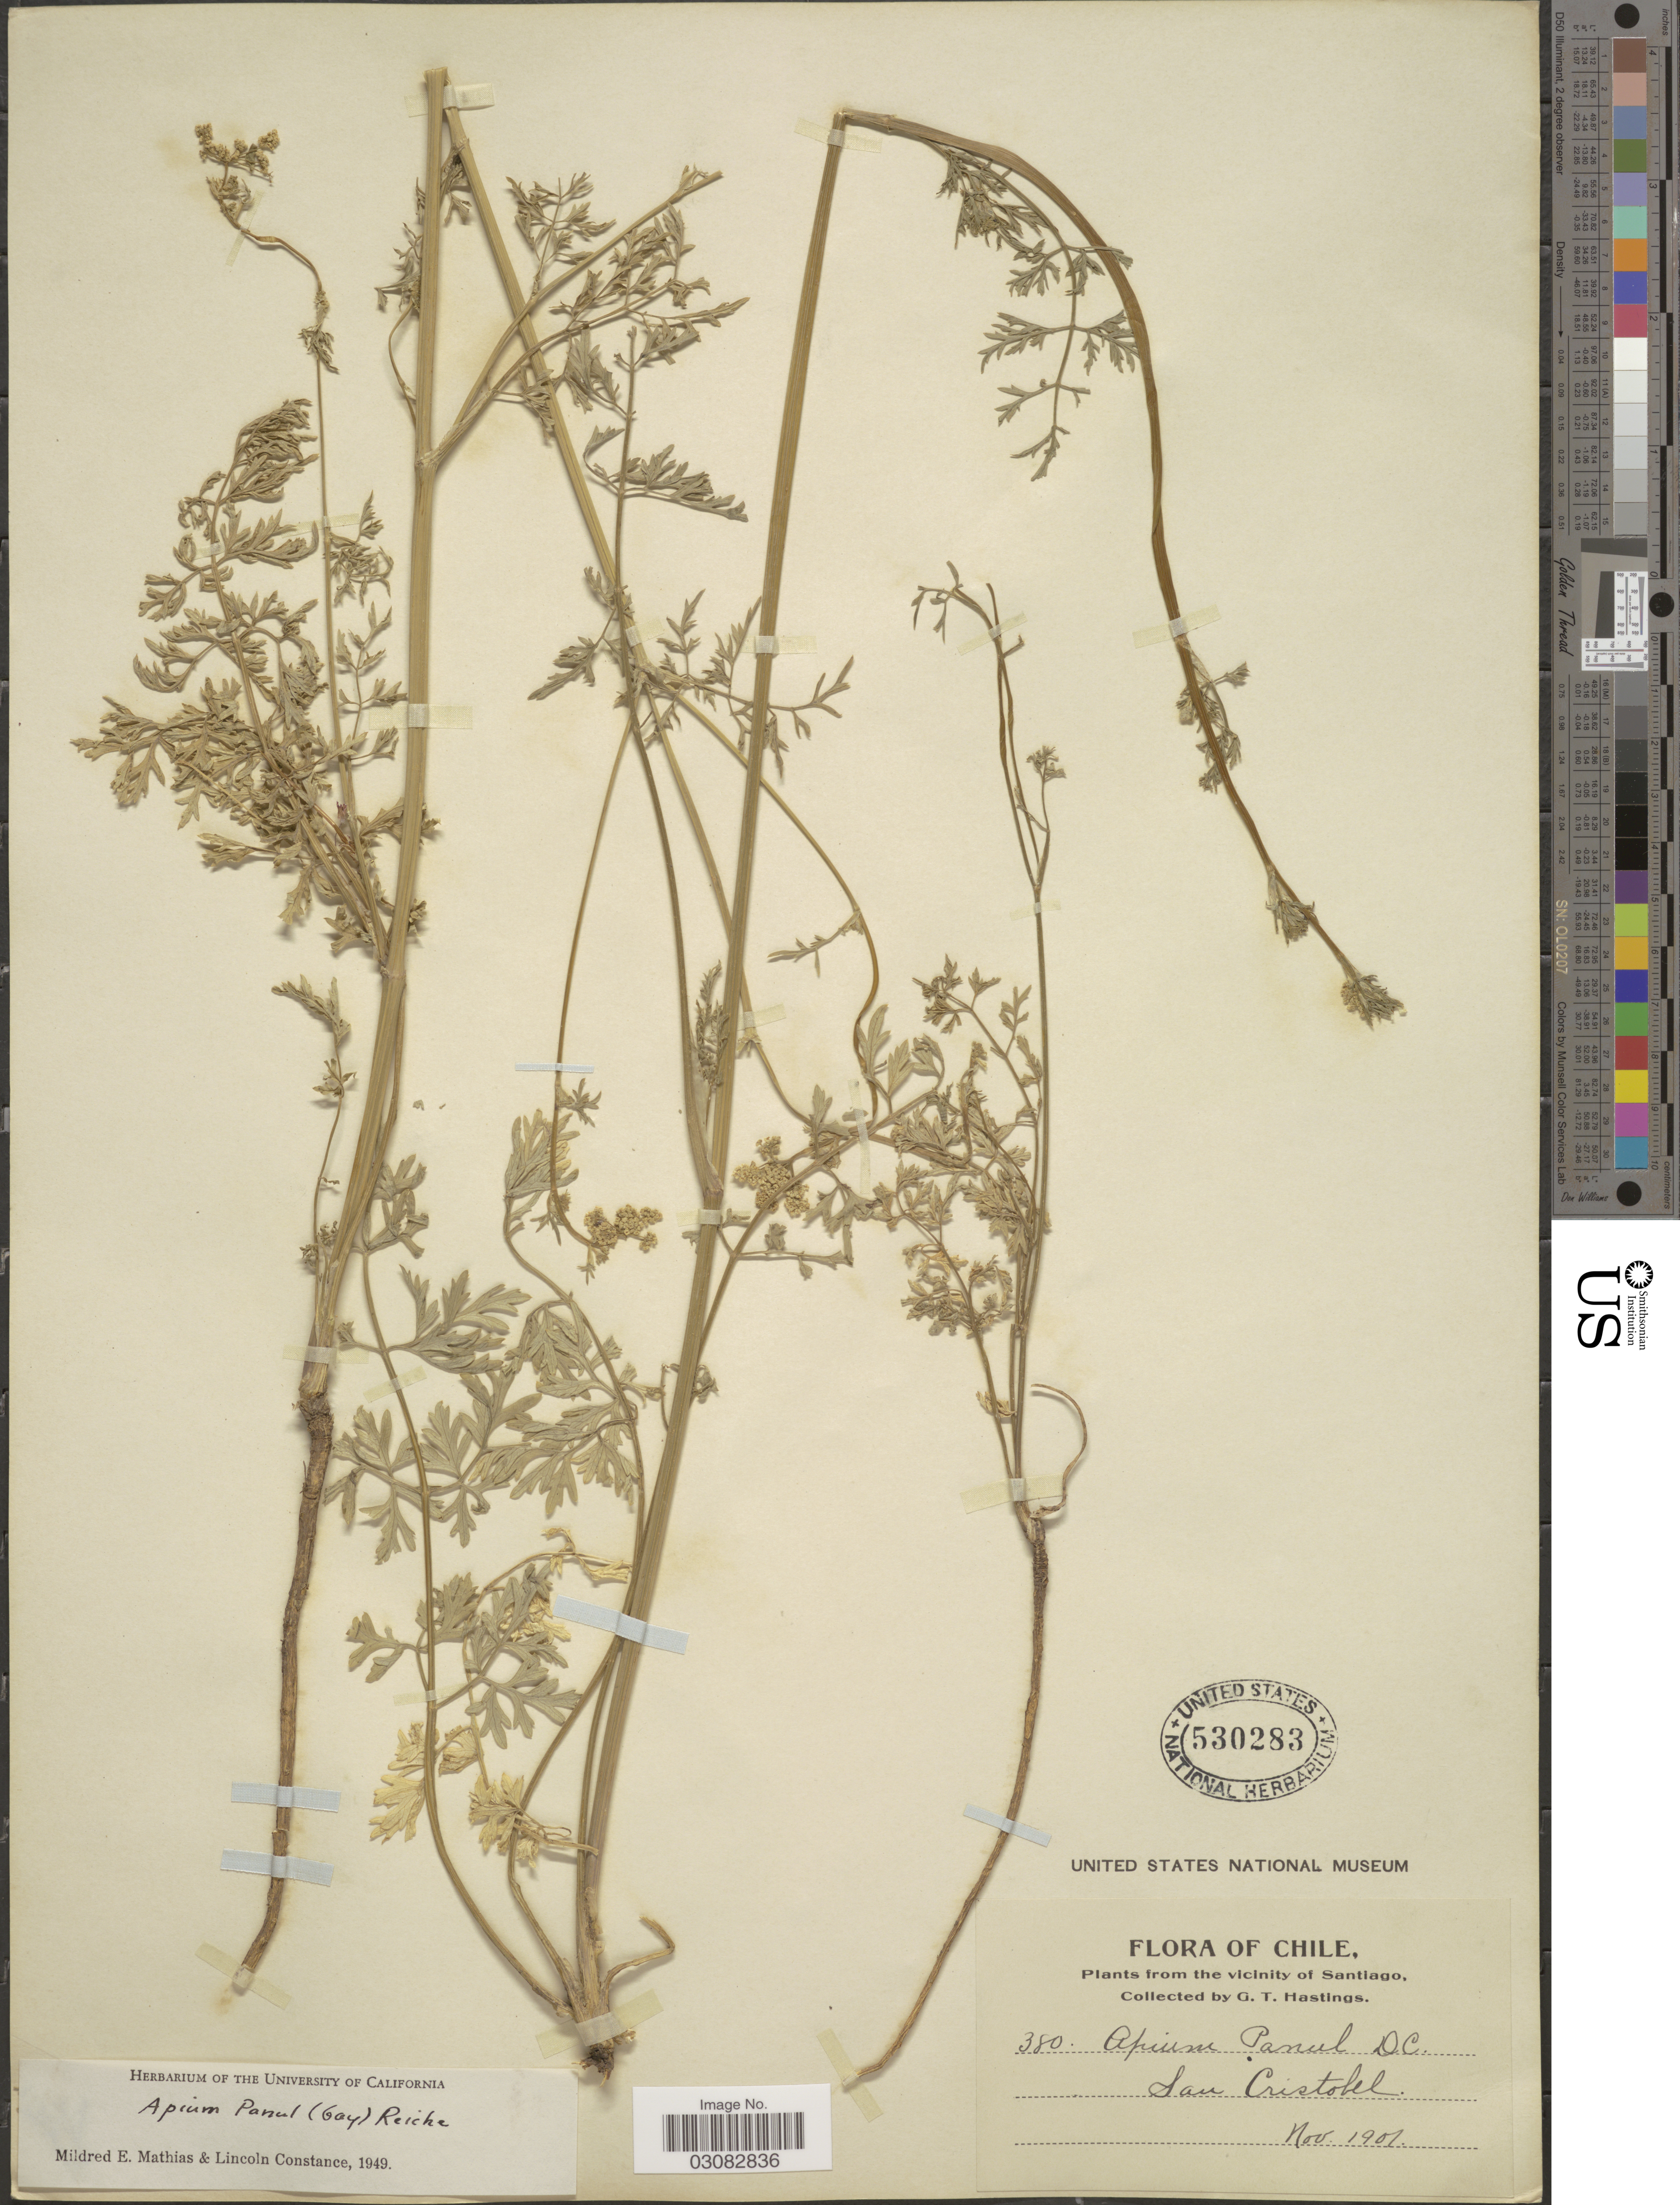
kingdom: Plantae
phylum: Tracheophyta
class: Magnoliopsida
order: Apiales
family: Apiaceae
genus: Apium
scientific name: Apium panul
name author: Reiche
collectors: G. Hastings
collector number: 380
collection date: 1901-11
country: Chile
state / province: Región Metropolitana (RM)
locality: Vicinity of Santiago. San Cristobal.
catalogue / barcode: US 530283